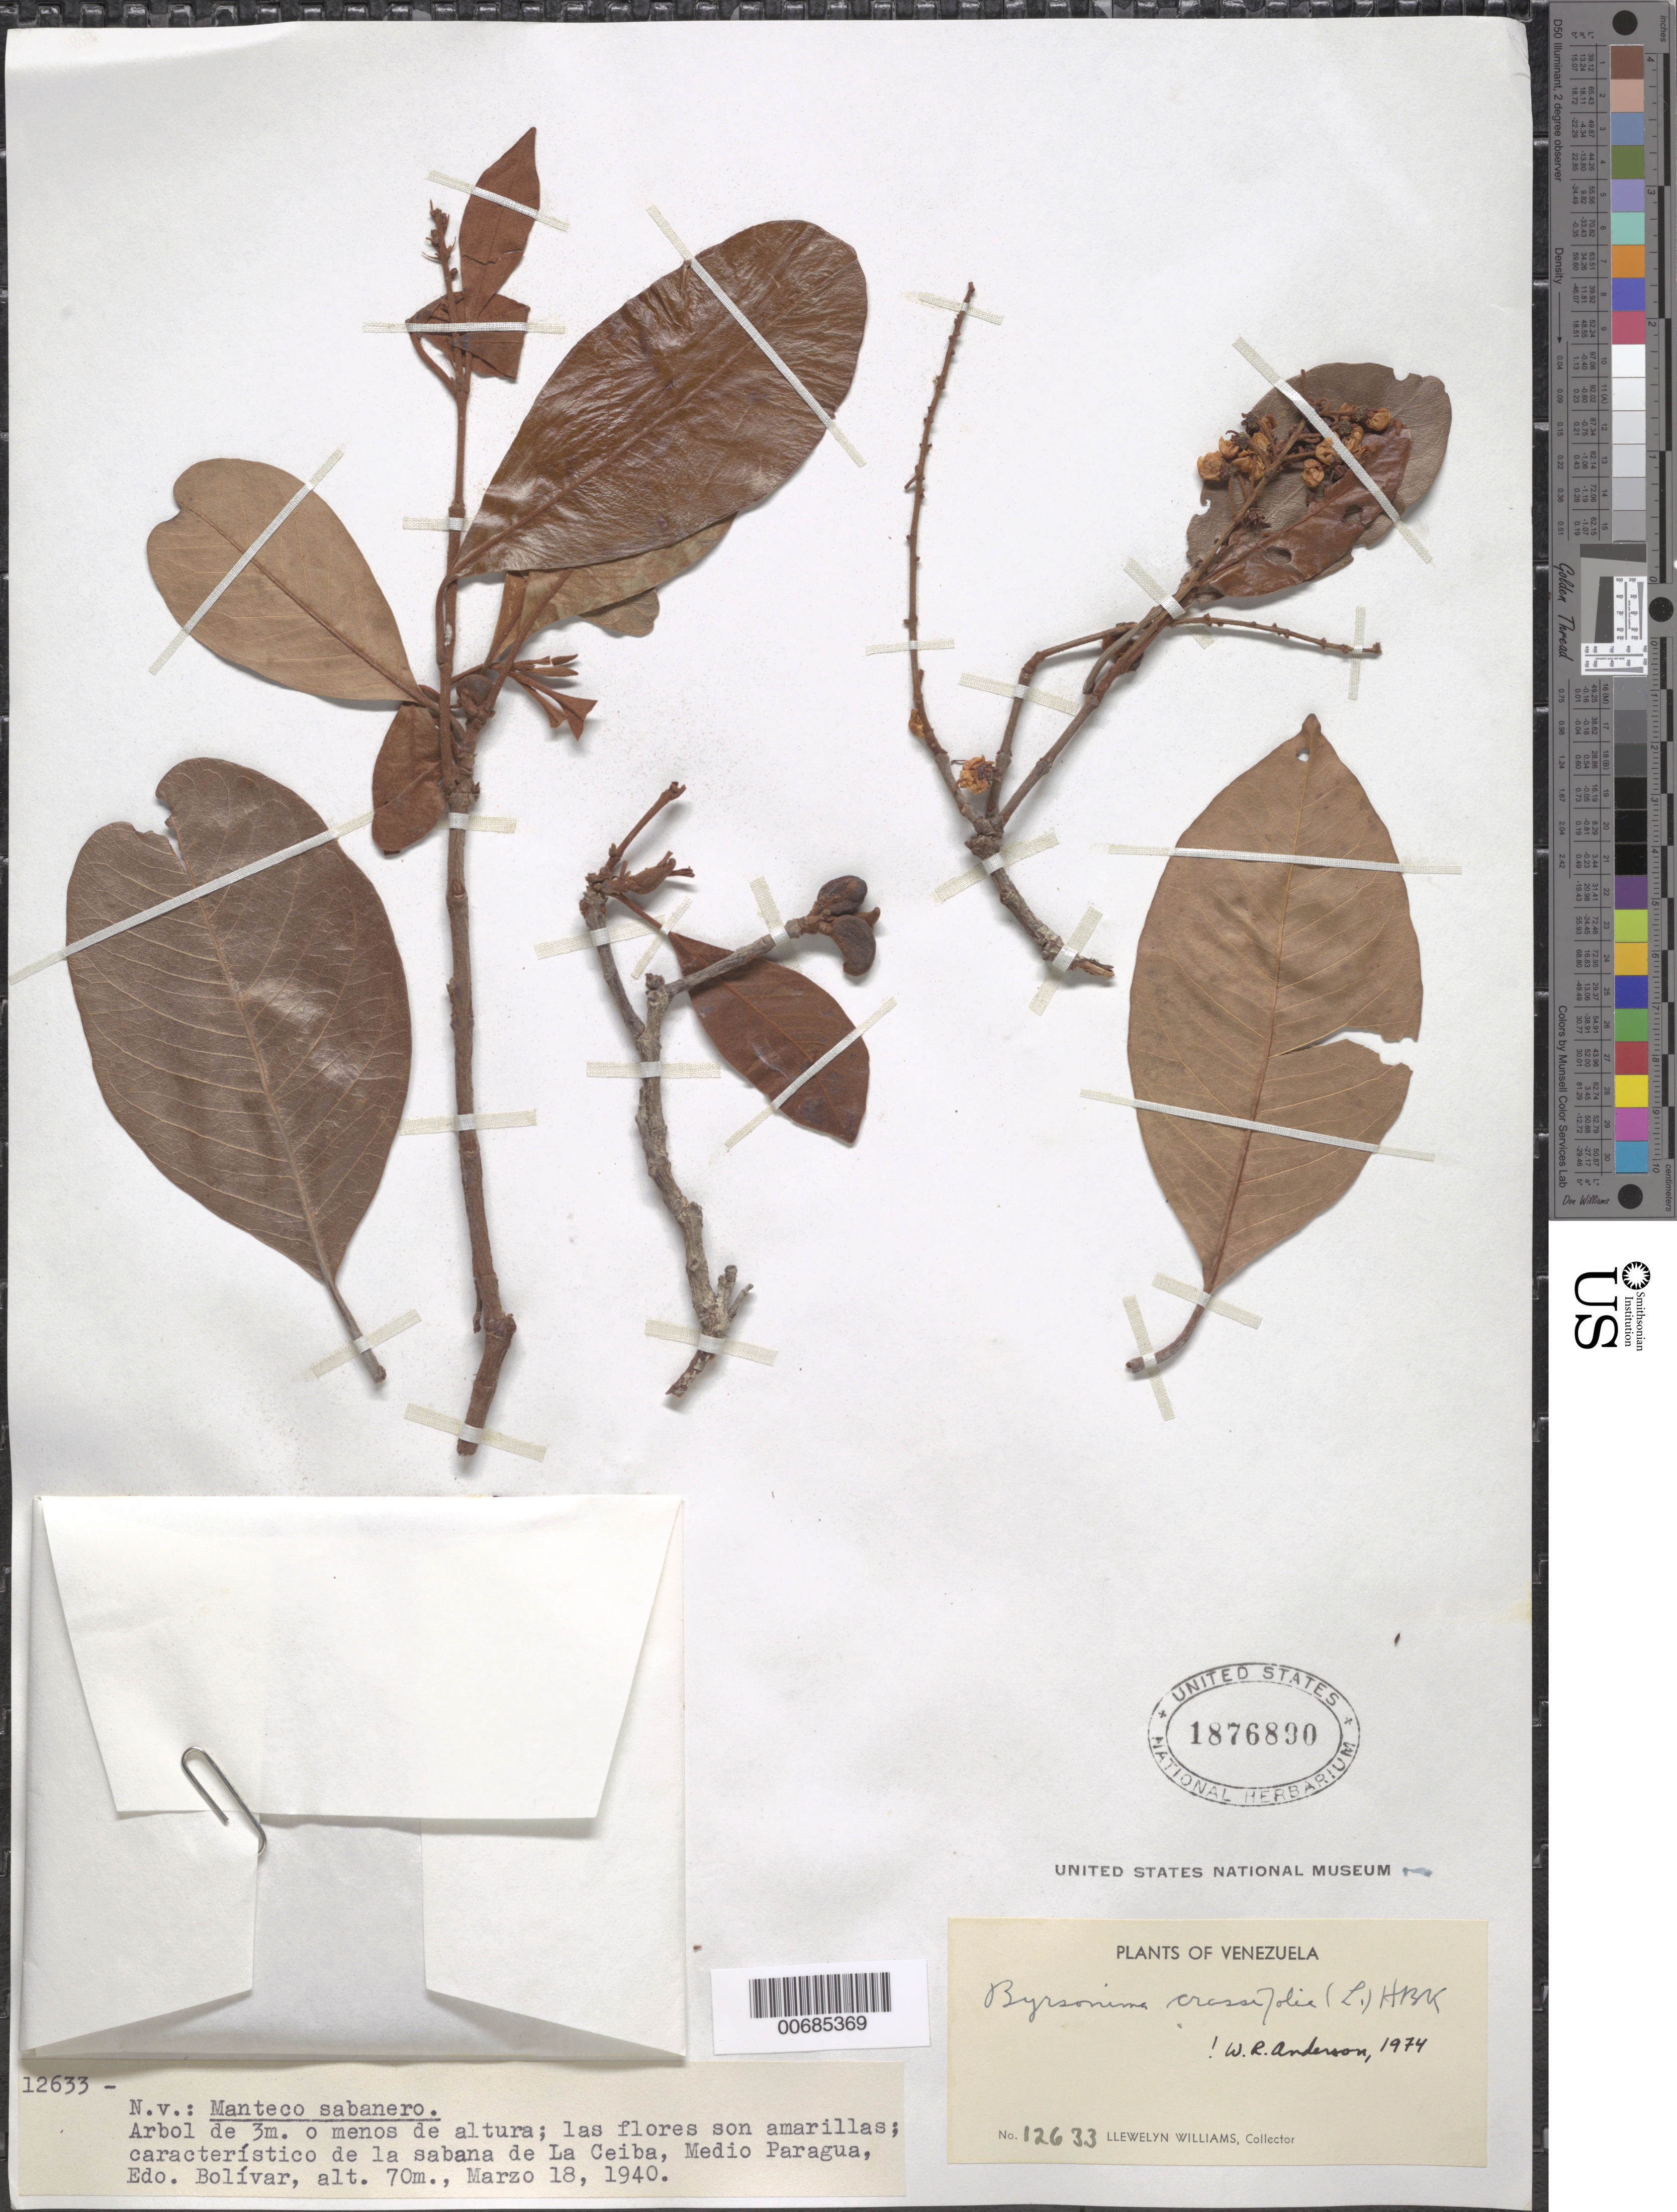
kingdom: Plantae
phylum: Tracheophyta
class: Magnoliopsida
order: Malpighiales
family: Malpighiaceae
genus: Byrsonima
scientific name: Byrsonima crassifolia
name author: (L.) Kunth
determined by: Anderson, W. R., (MICH), University of Michigan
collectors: Ll. Williams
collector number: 12633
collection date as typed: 18-Mar-40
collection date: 1940-03-18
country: Venezuela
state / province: Bolívar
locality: La Ceiba, Medio Paragua; Río Asa, afl. del Paragua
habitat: Savanna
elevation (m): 70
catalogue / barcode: US 1876890